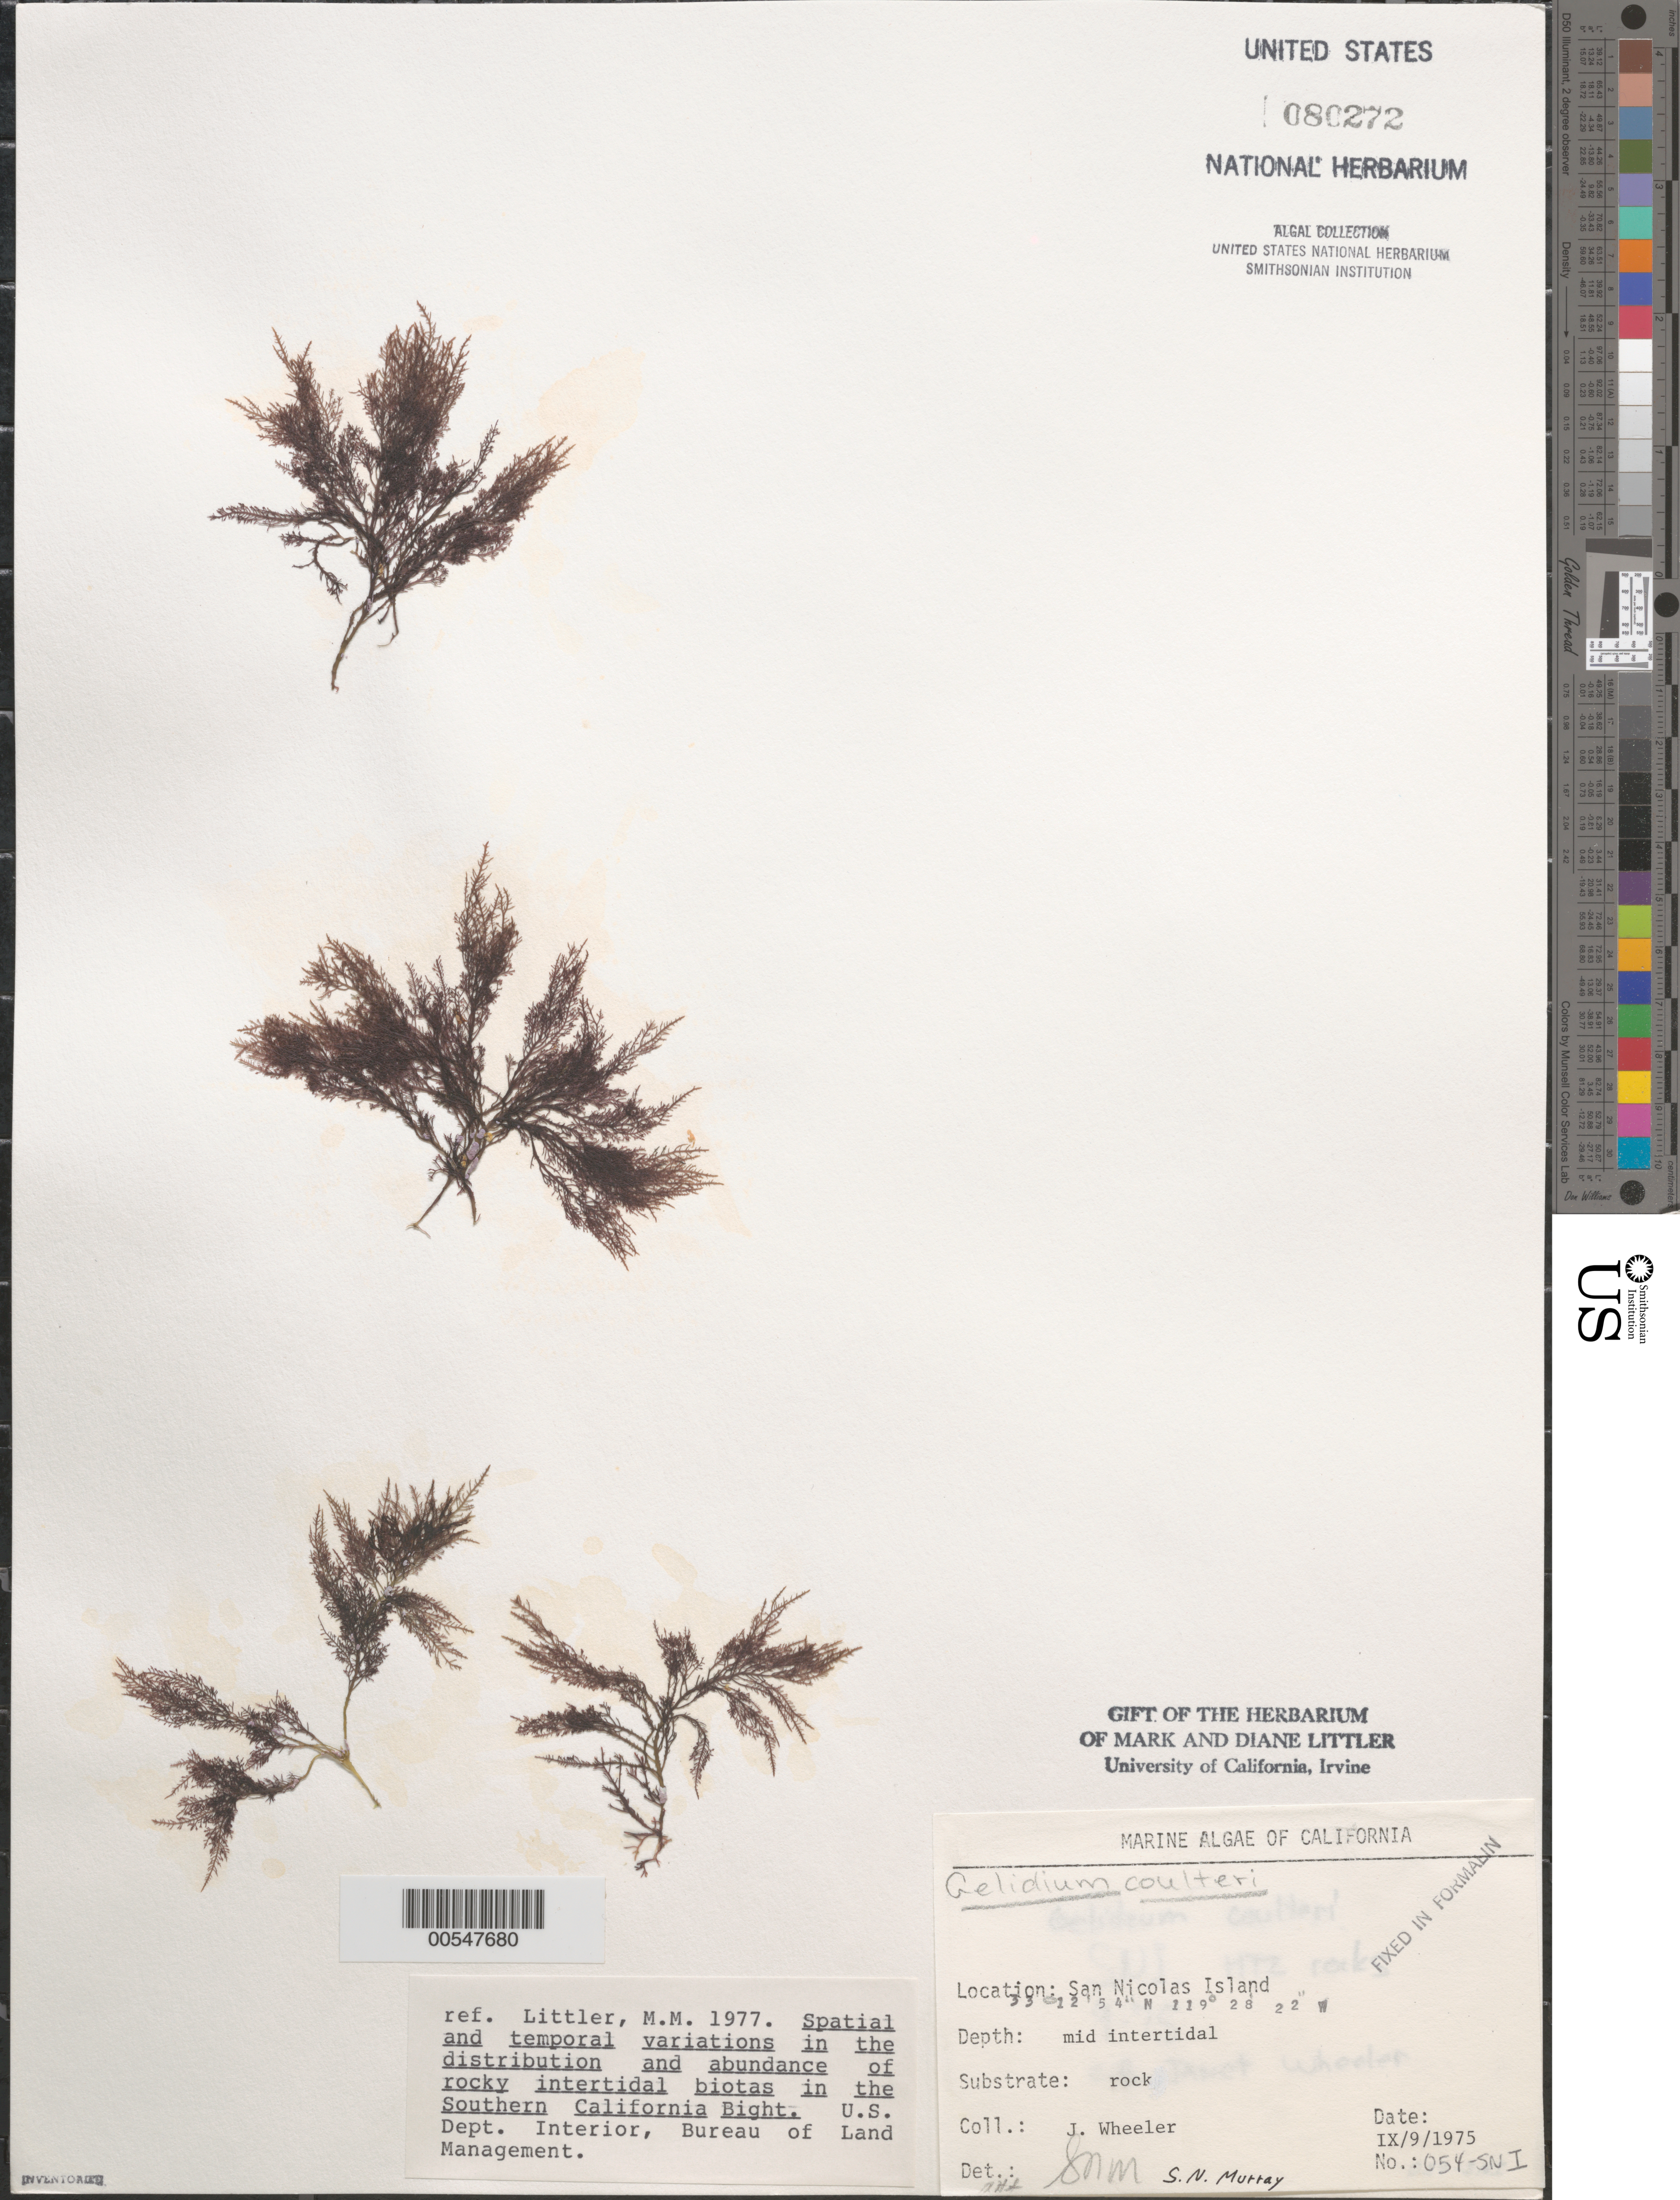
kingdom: Plantae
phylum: Rhodophyta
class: Florideophyceae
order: Gelidiales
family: Gelidiaceae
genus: Gelidium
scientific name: Gelidium coulteri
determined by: Sims, Robert H.; Murray, S. N.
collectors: J. L. Wheeler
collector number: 054-sni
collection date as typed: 09 Sep 1975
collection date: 1975-09-09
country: United States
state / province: California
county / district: Ventura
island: San Nicolas Island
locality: Dutch Harbor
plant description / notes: BLM-SOCALBIGHT Rocky Intertidal Survey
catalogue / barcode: US 80272